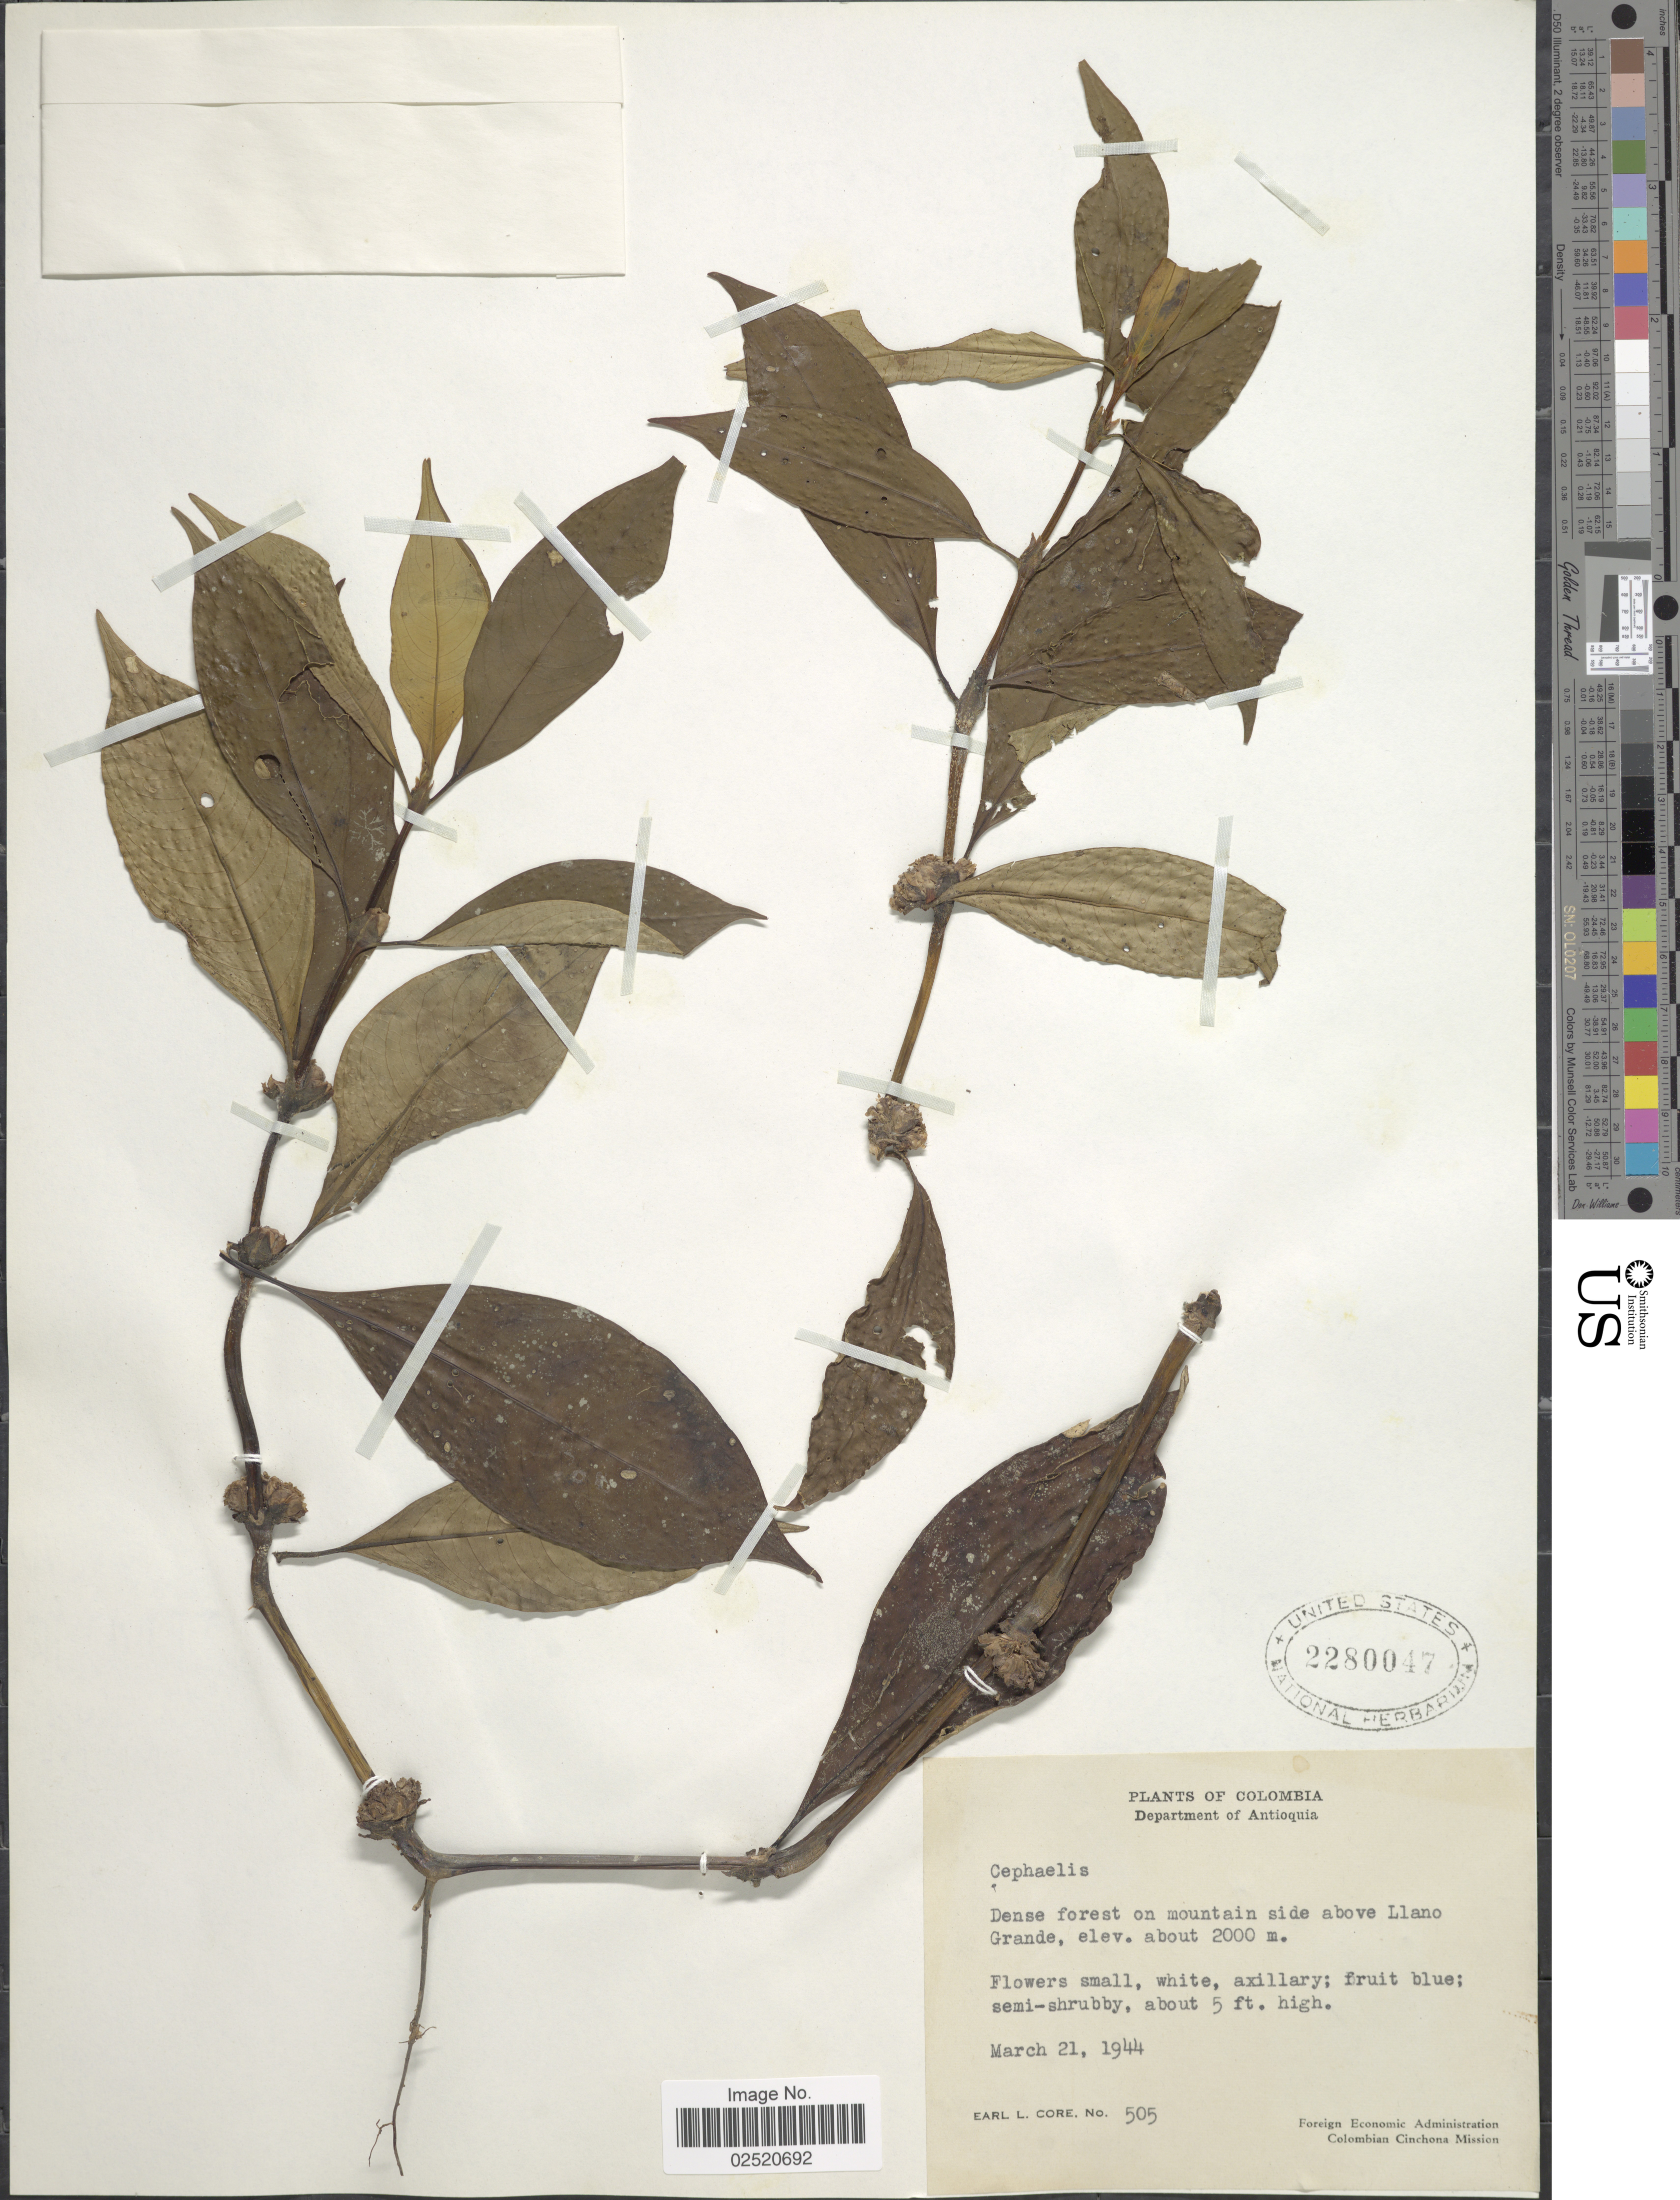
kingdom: Plantae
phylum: Tracheophyta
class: Magnoliopsida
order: Gentianales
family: Rubiaceae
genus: Psychotria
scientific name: Psychotria sp.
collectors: E. L. Core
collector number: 505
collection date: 1944-03-21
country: Colombia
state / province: Antioquia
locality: Above Llano Grande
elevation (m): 2000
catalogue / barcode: US 2280047